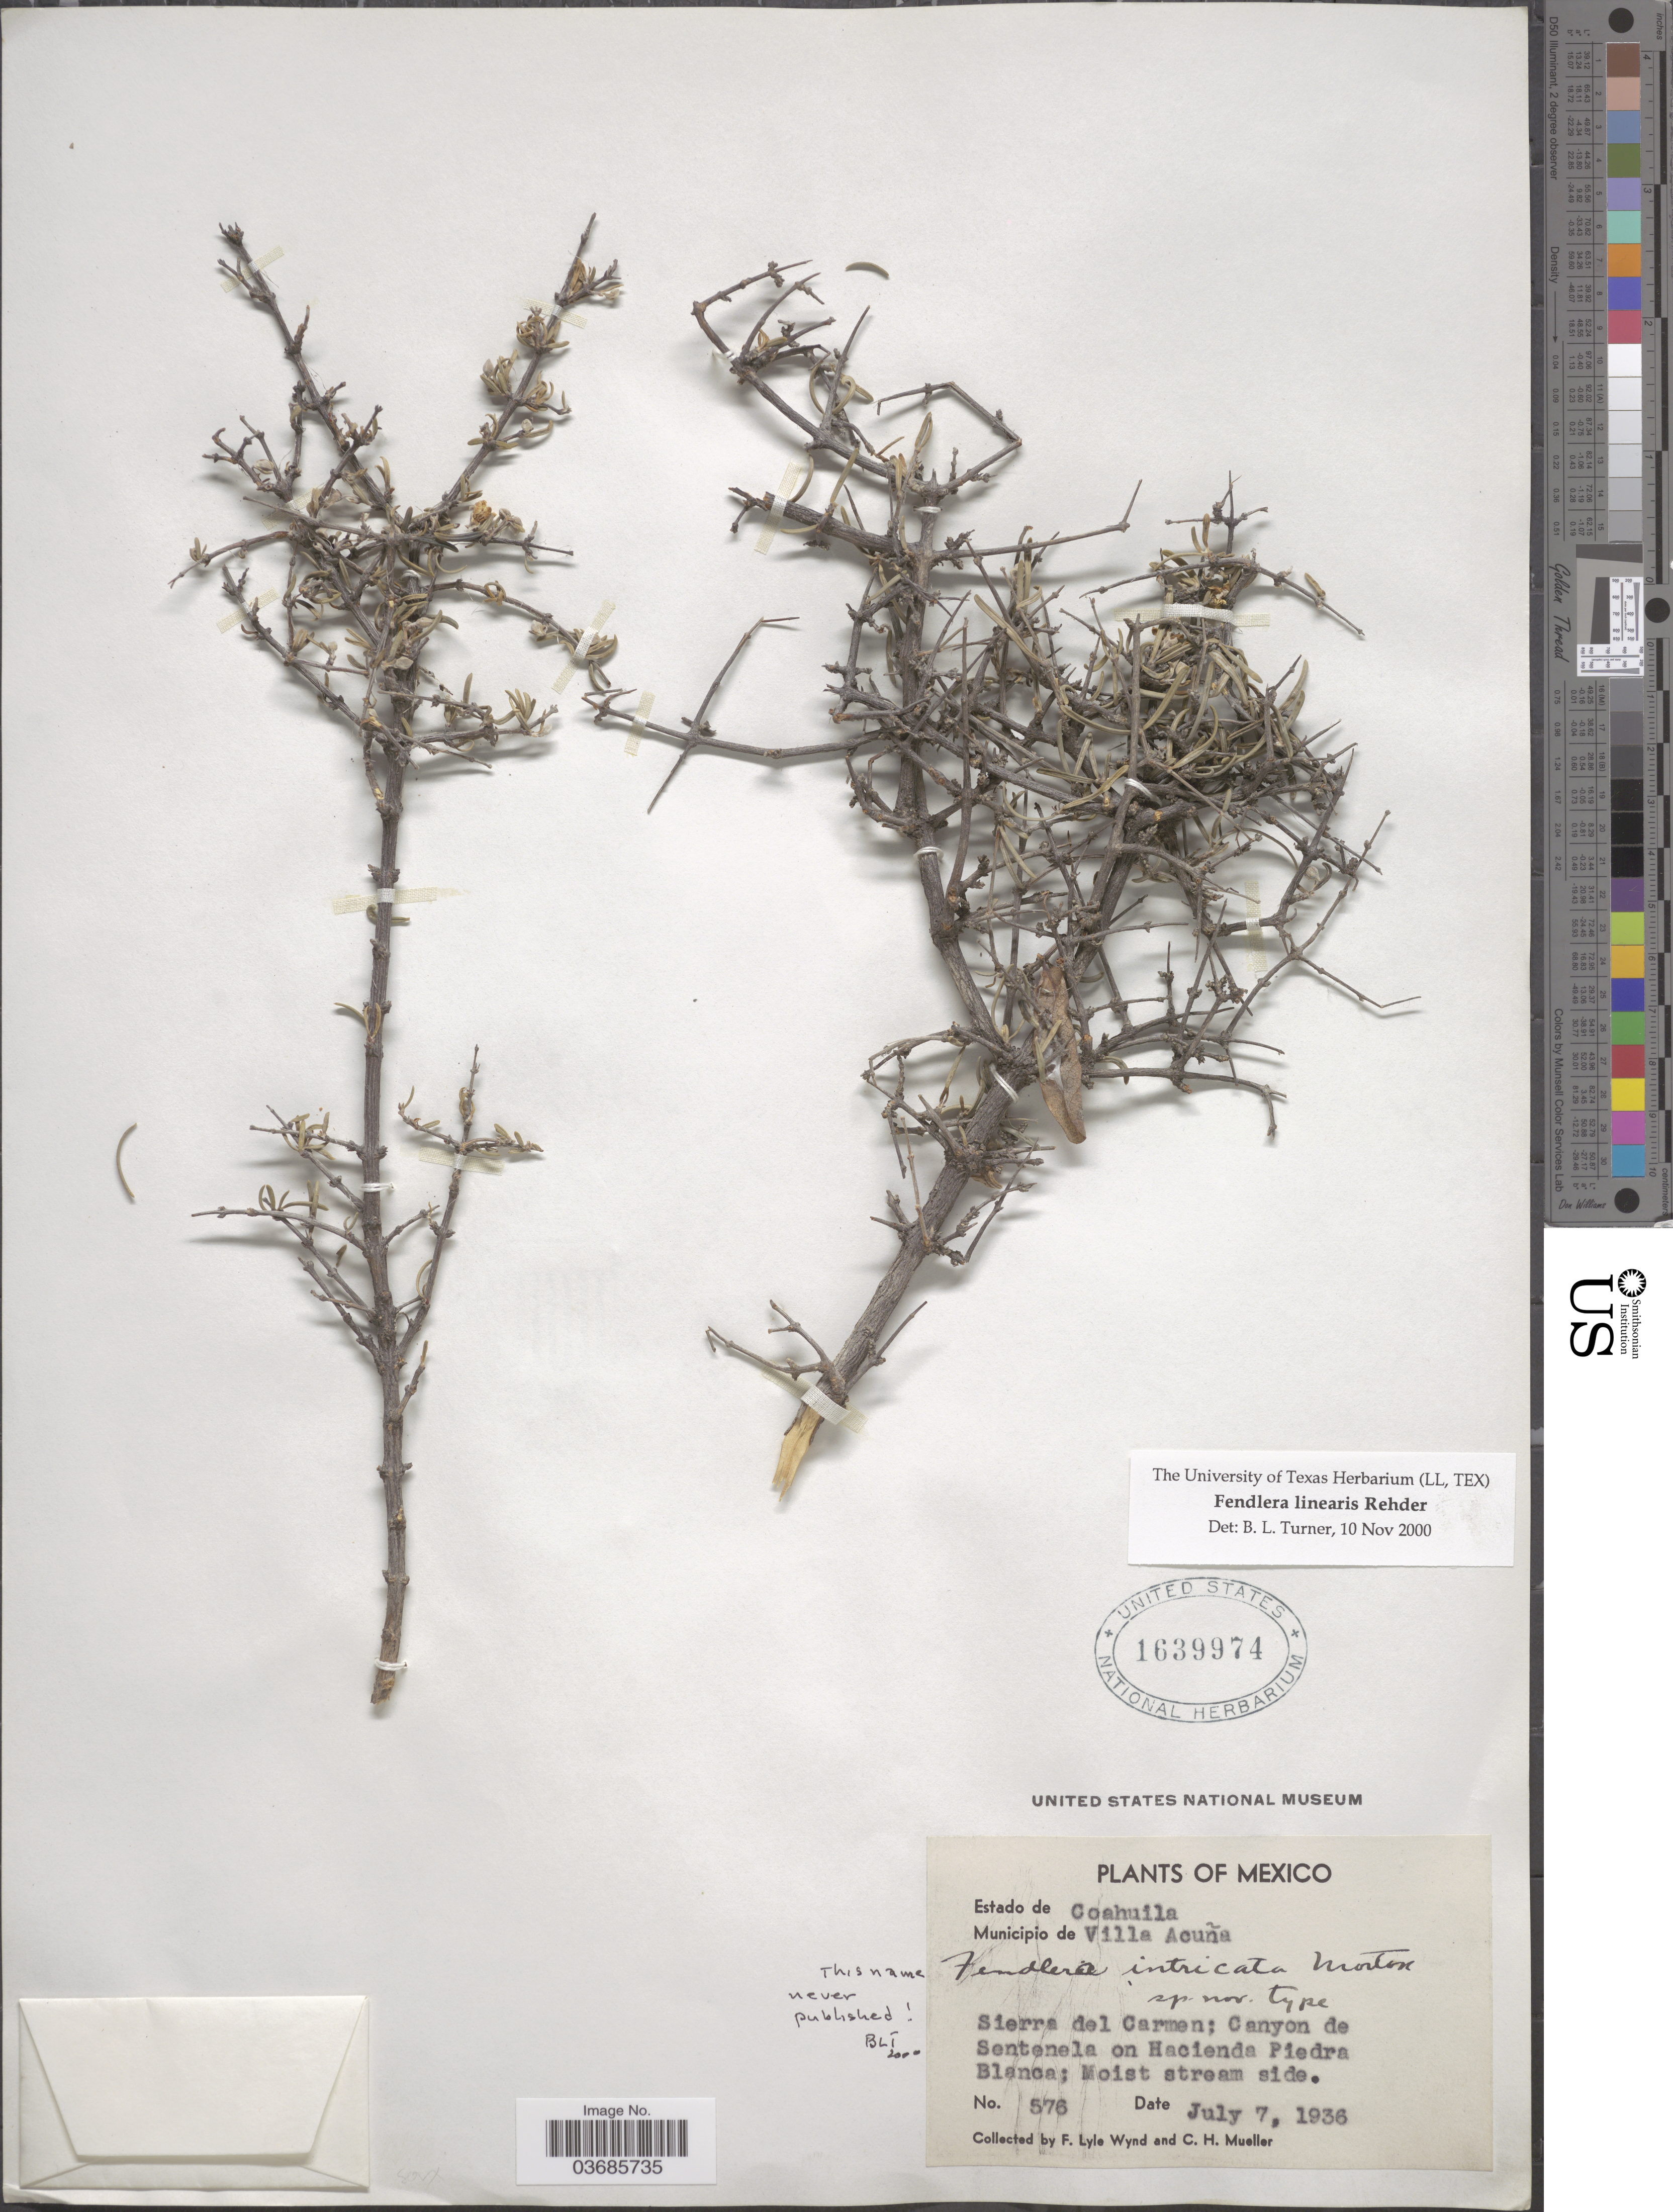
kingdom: Plantae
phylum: Tracheophyta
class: Magnoliopsida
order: Cornales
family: Hydrangeaceae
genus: Fendlera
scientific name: Fendlera linearis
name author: Rehder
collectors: F. L. Wynd & C. H. Mueller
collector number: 576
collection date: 1936-07-07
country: Mexico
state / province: Coahuila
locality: Municipio de Villa Acuña. Sierra del Carmen; Canyon de Sentenela on Hacienda Piedra Blanca; Moist stream side.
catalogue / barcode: US 1639974